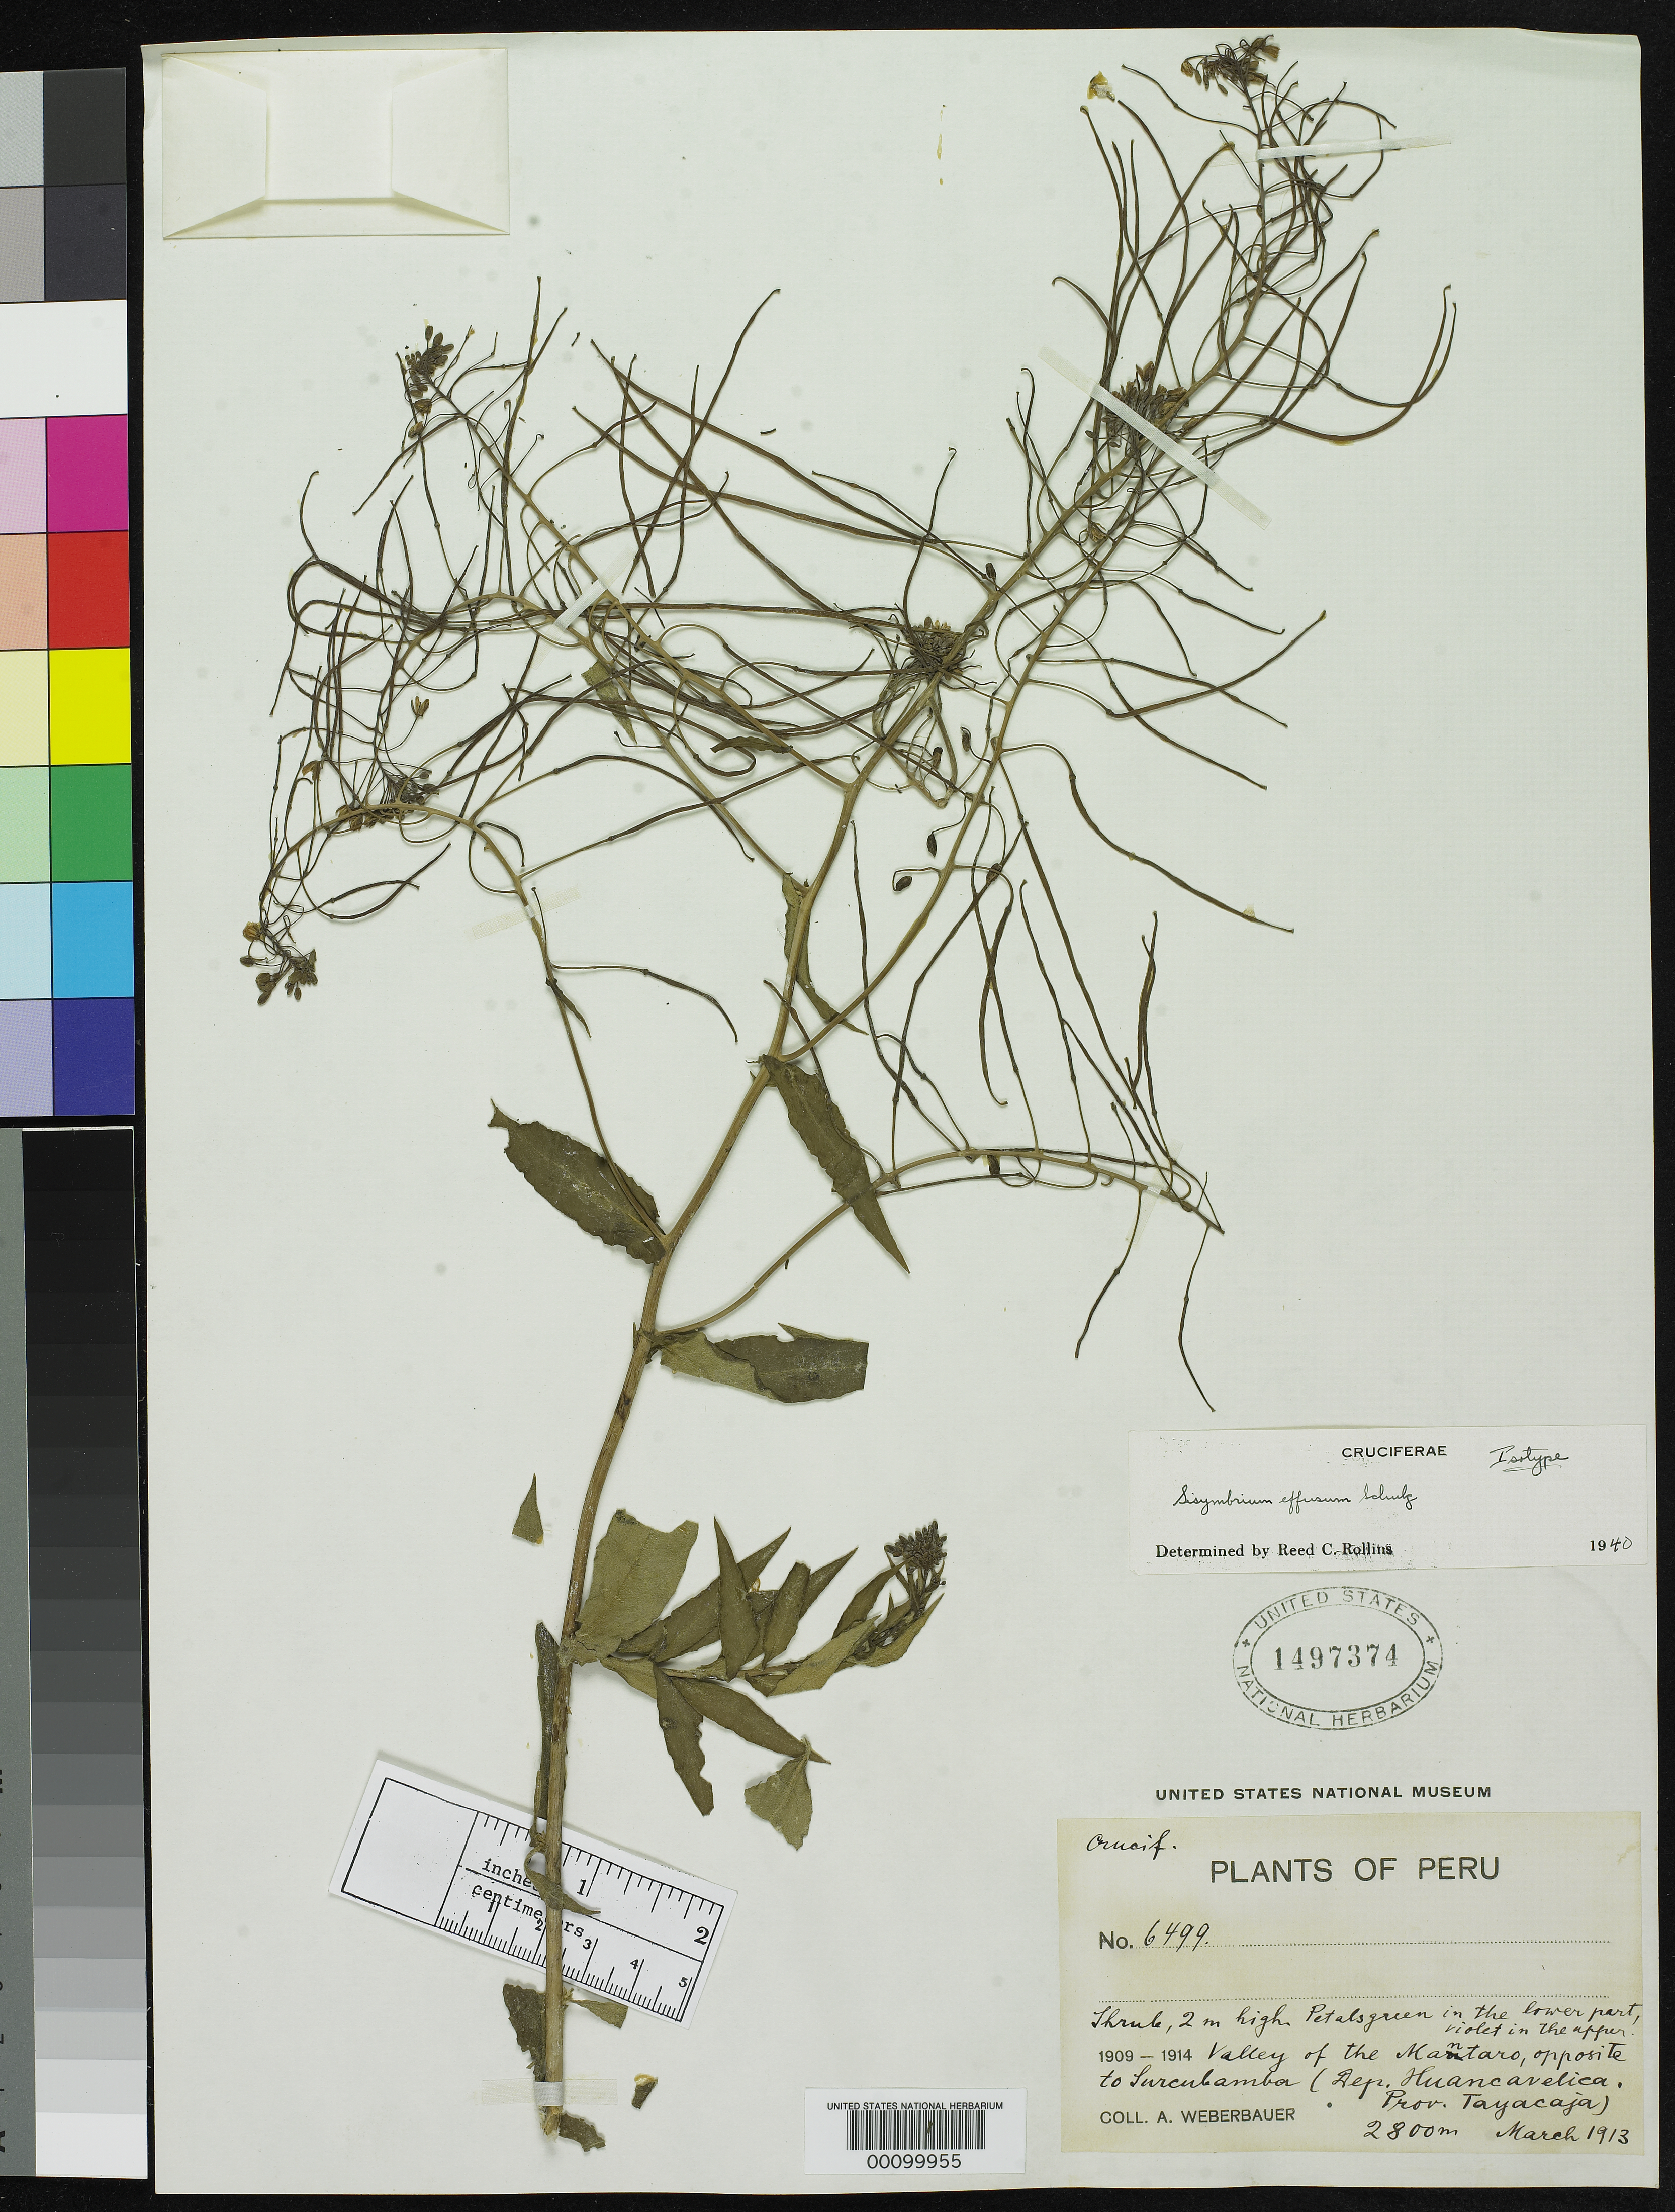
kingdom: Plantae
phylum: Tracheophyta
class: Magnoliopsida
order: Brassicales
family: Brassicaceae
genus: Sisymbrium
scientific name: Sisymbrium effusum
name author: O.E. Schulz in Engl.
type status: Isotype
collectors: A. Weberbauer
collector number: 6499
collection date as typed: Mar 1913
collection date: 1913-03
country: Peru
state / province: Huancavelica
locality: Valley of Mantaro, opposite Surcubamba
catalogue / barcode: US 1497374